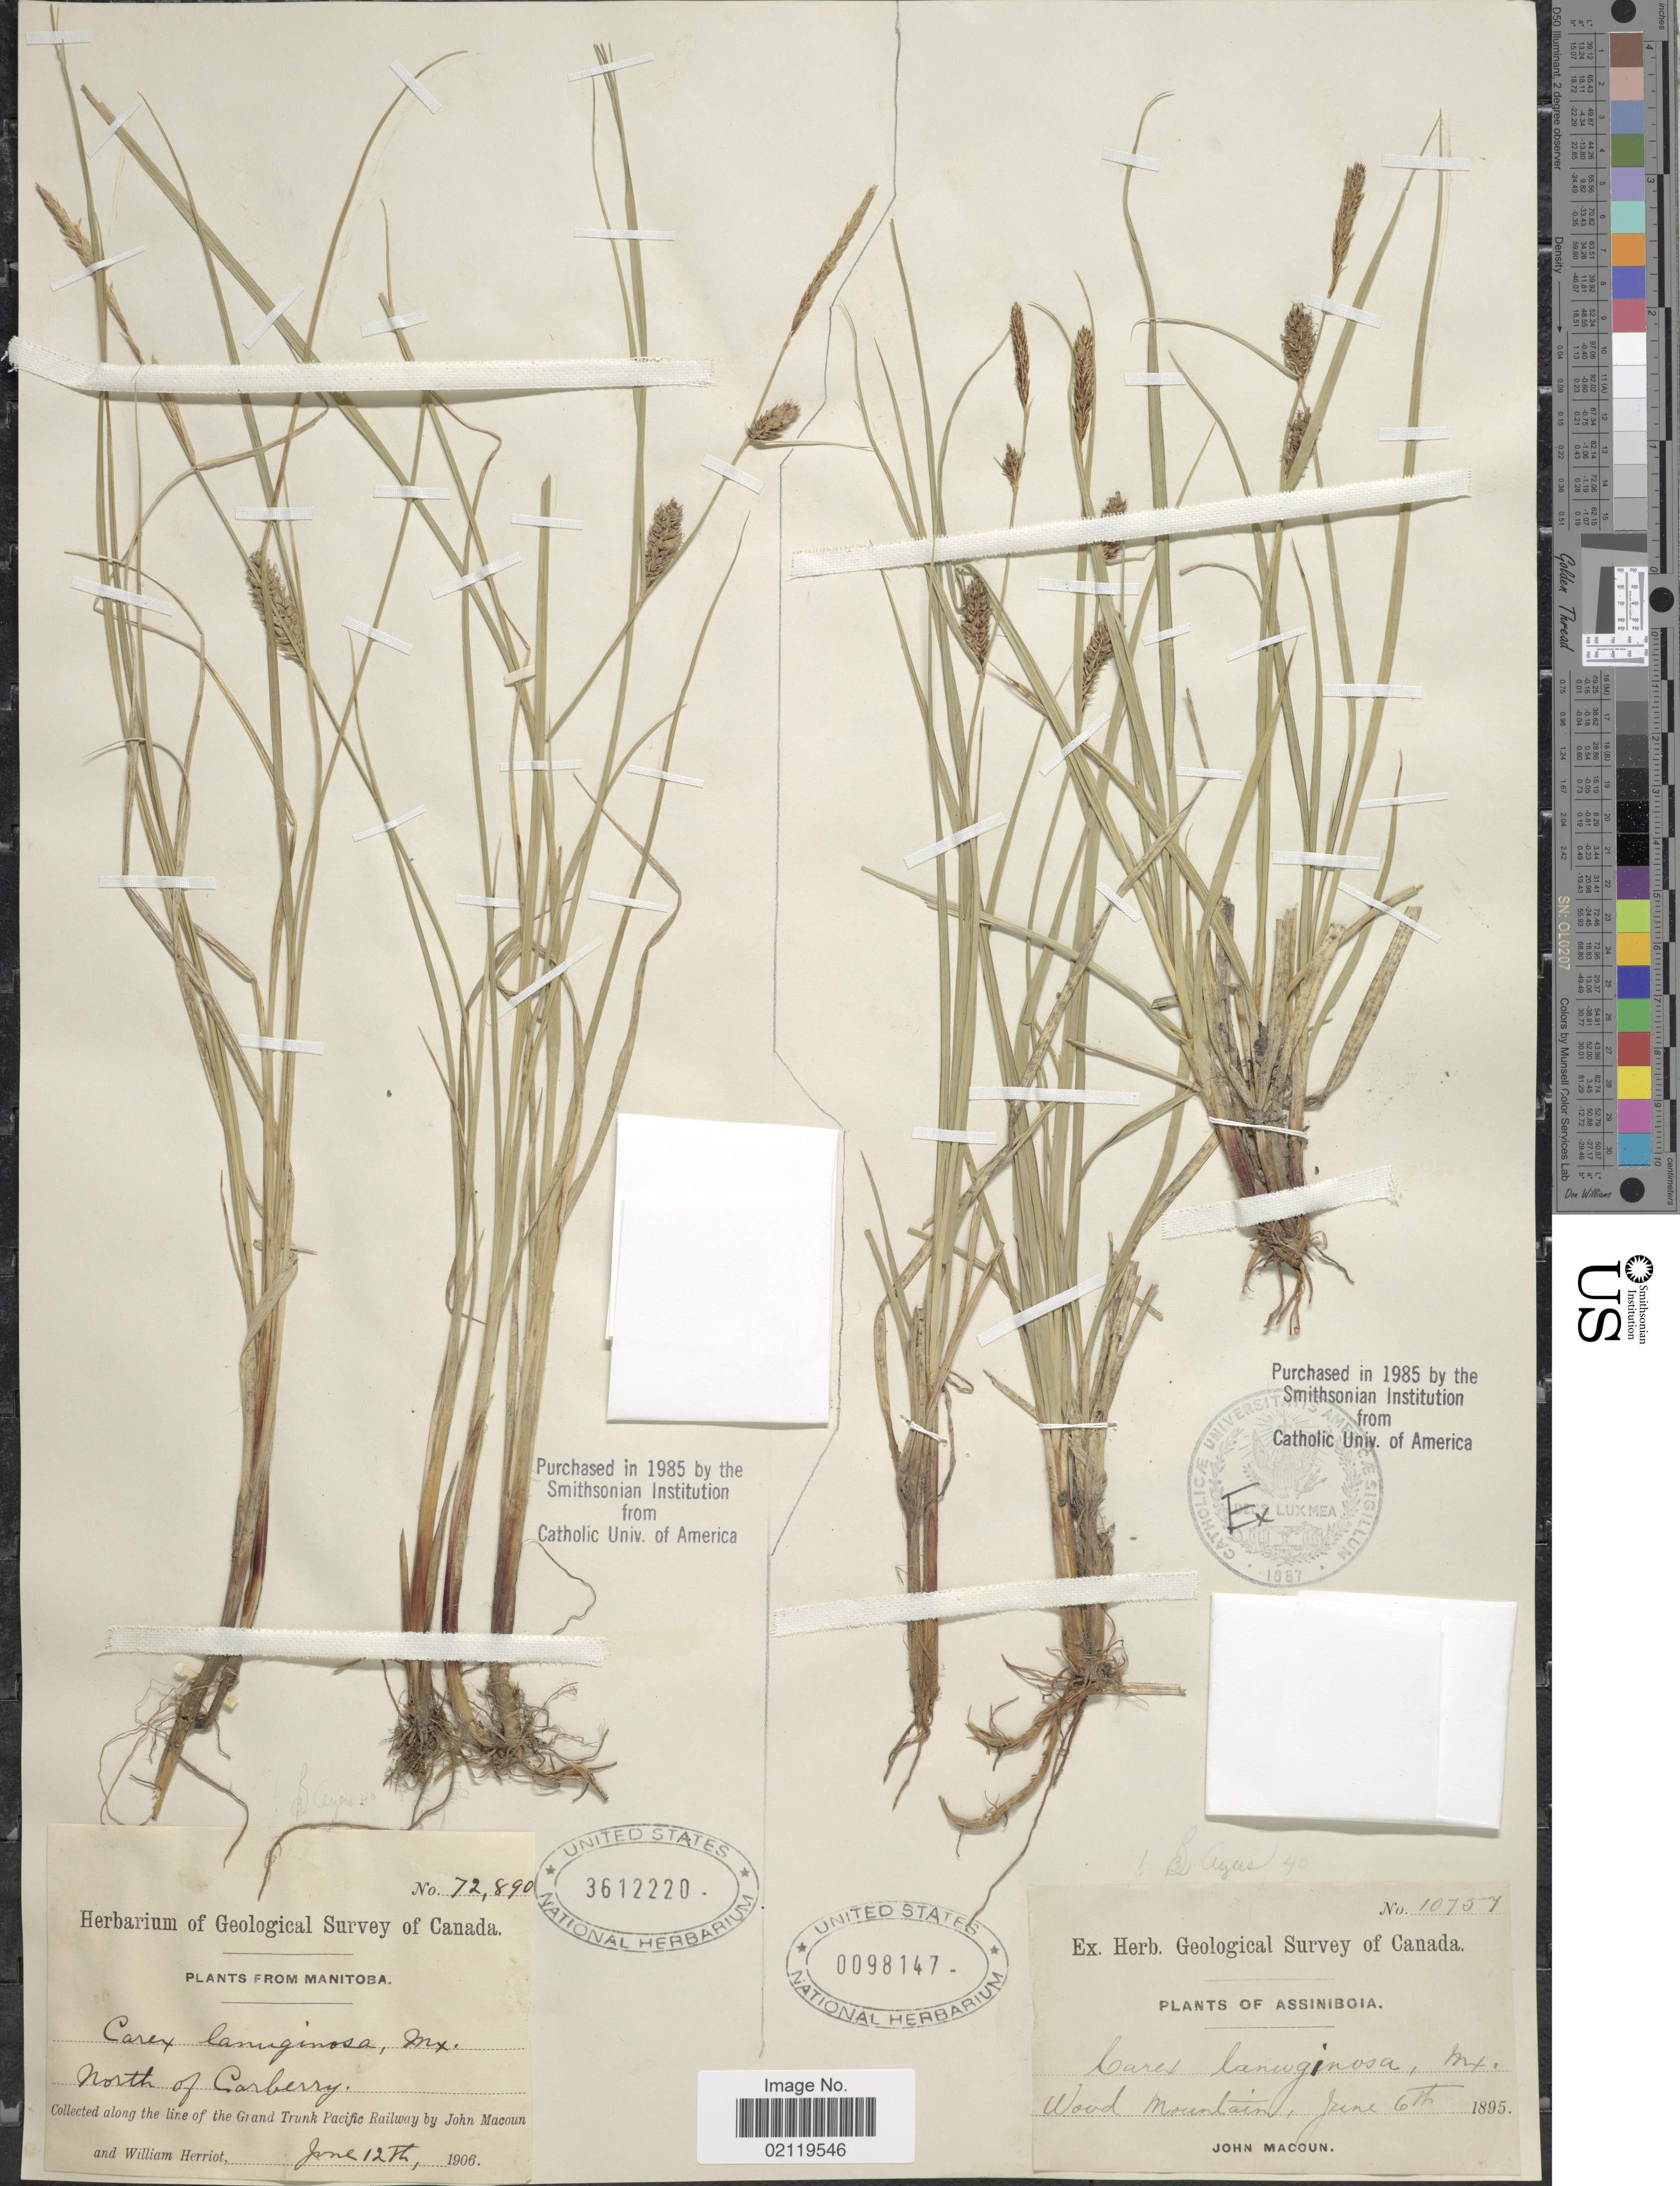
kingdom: Plantae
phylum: Tracheophyta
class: Liliopsida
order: Poales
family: Cyperaceae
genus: Carex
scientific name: Carex pellita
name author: Muhl. ex Willd.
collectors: J. Macoun & W. Herriot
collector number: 72890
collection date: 1906-06-12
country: Canada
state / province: Manitoba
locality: North of Canberry. Along the line of the Grand Trunk Pacific Railway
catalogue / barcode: US 3612220